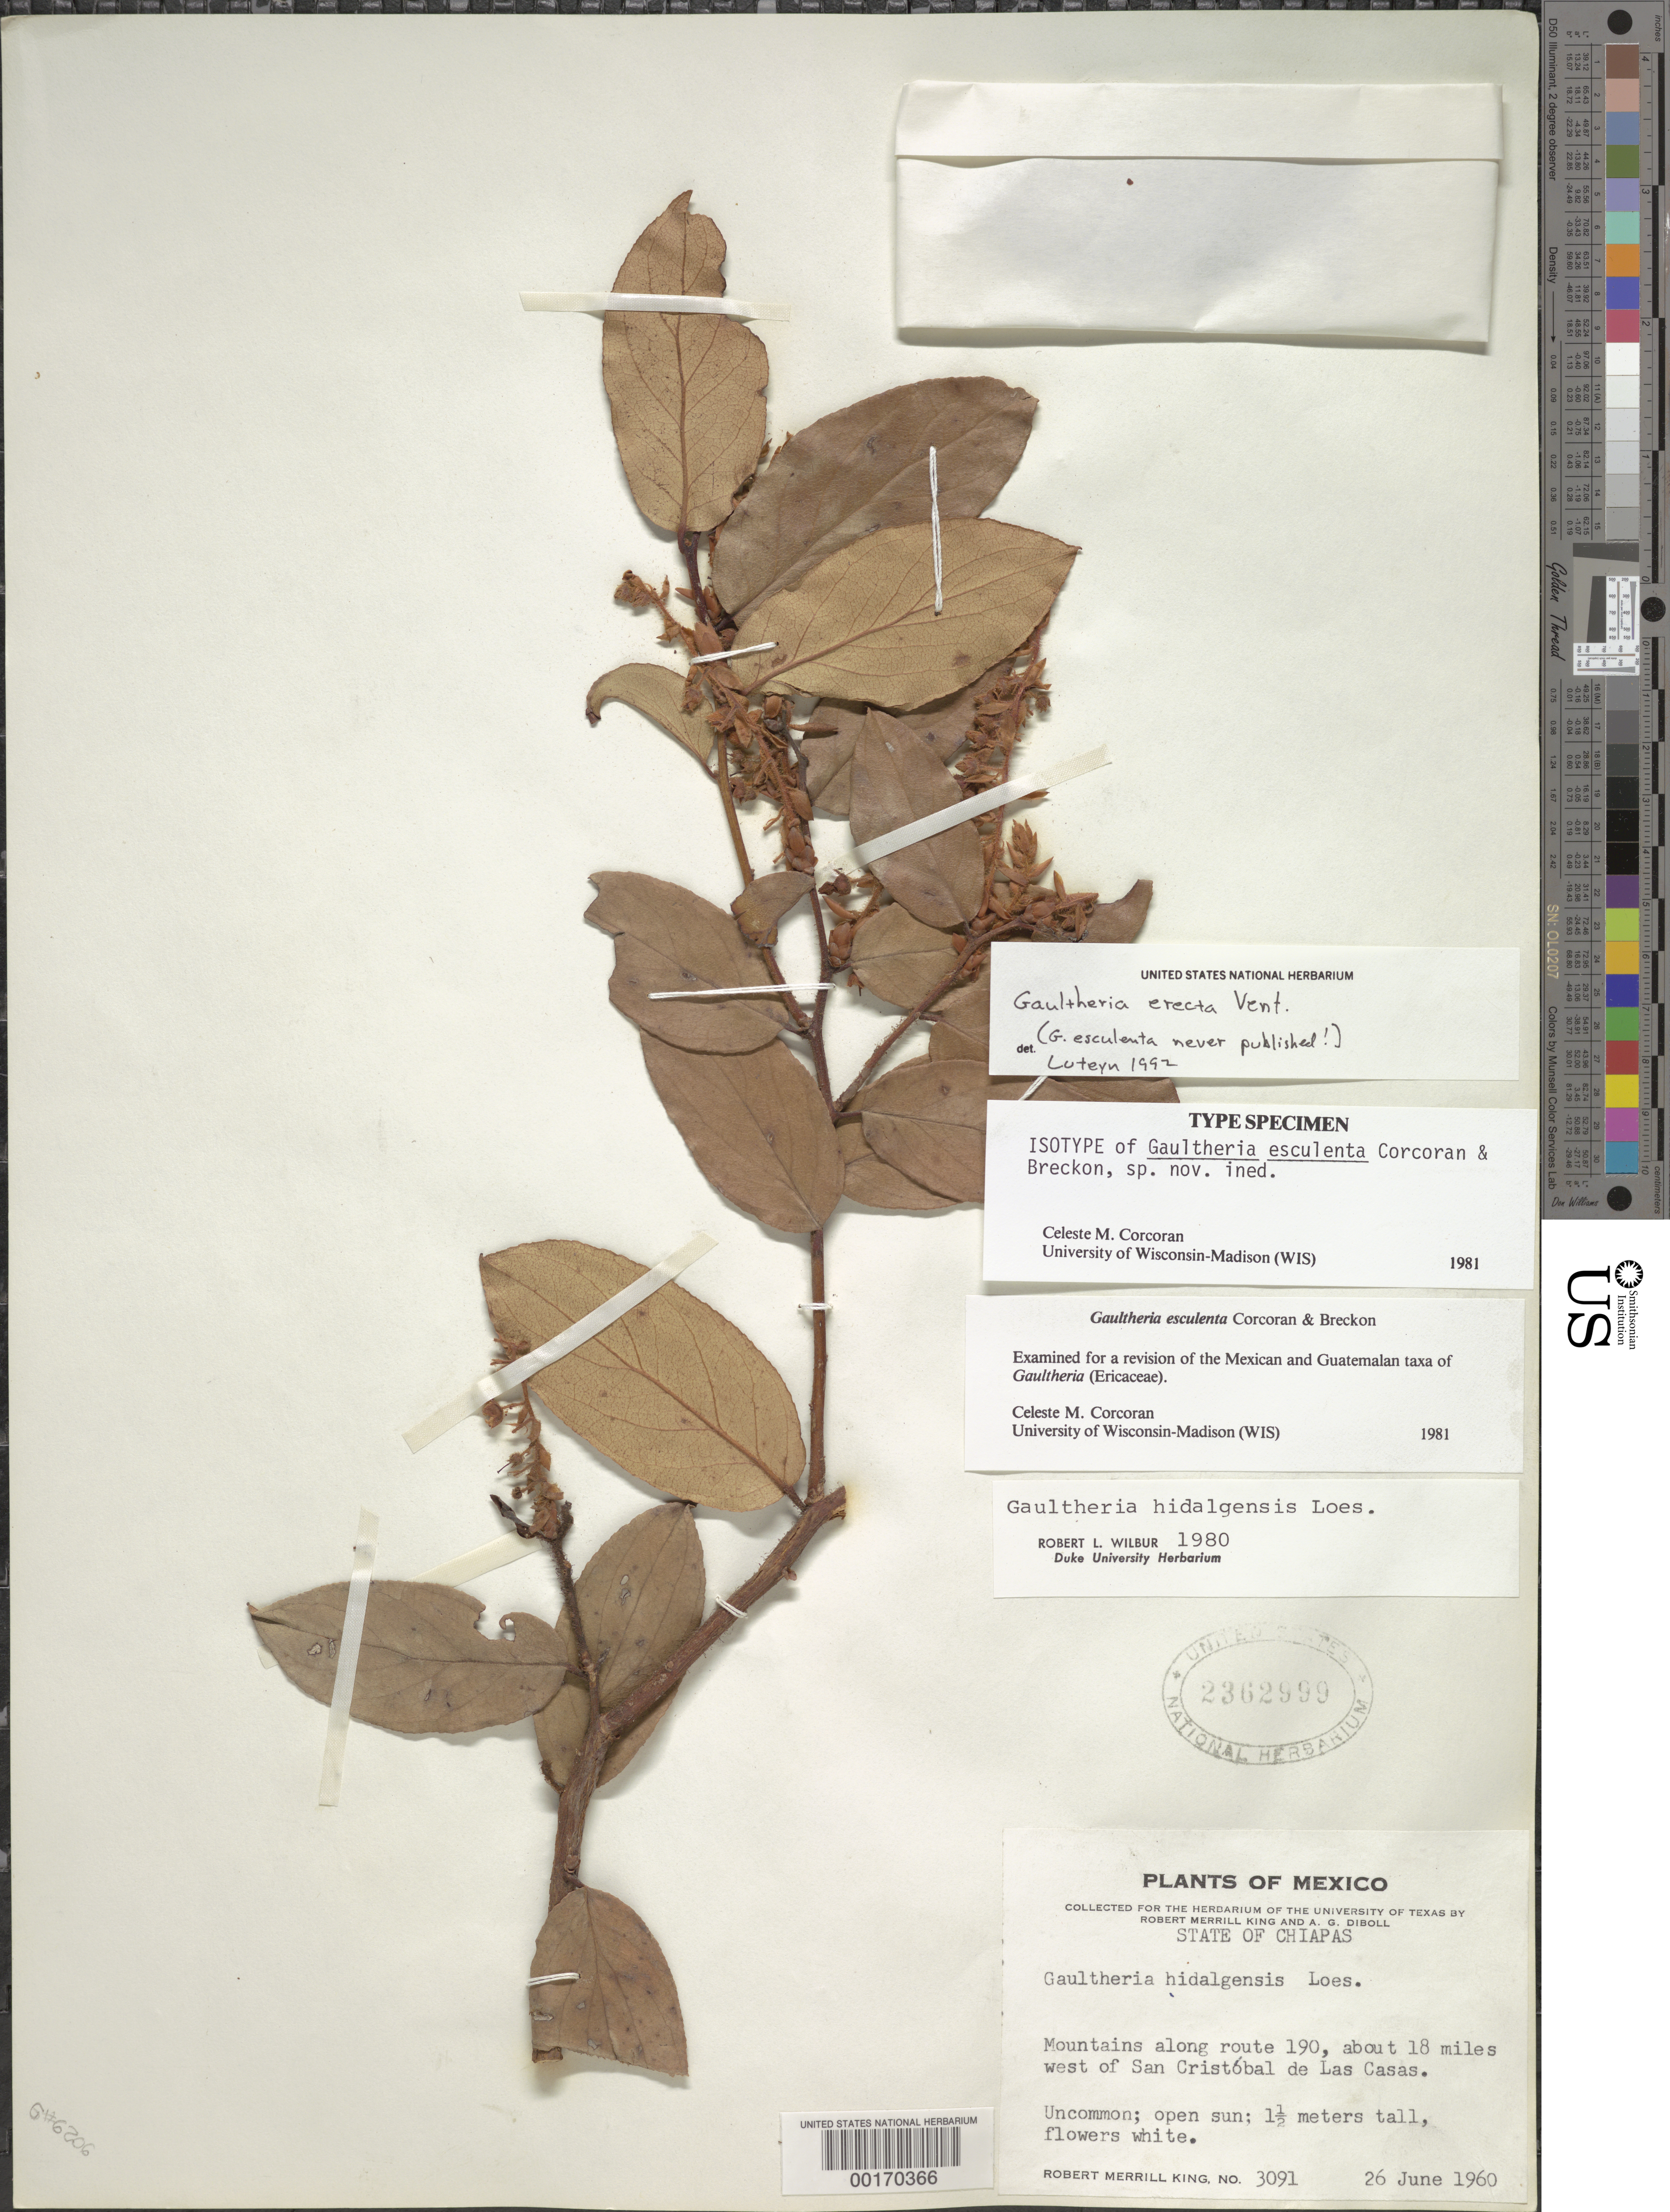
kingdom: Plantae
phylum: Tracheophyta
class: Magnoliopsida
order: Ericales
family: Ericaceae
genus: Gaultheria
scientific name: Gaultheria erecta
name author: Vent.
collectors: R. M. King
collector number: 3091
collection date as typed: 26 Jun 1960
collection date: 1960-06-26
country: Mexico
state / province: Chiapas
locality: Mountains along route 190, ca. 18 mi W of San Cristobal de las Casas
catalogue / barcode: US 2362999